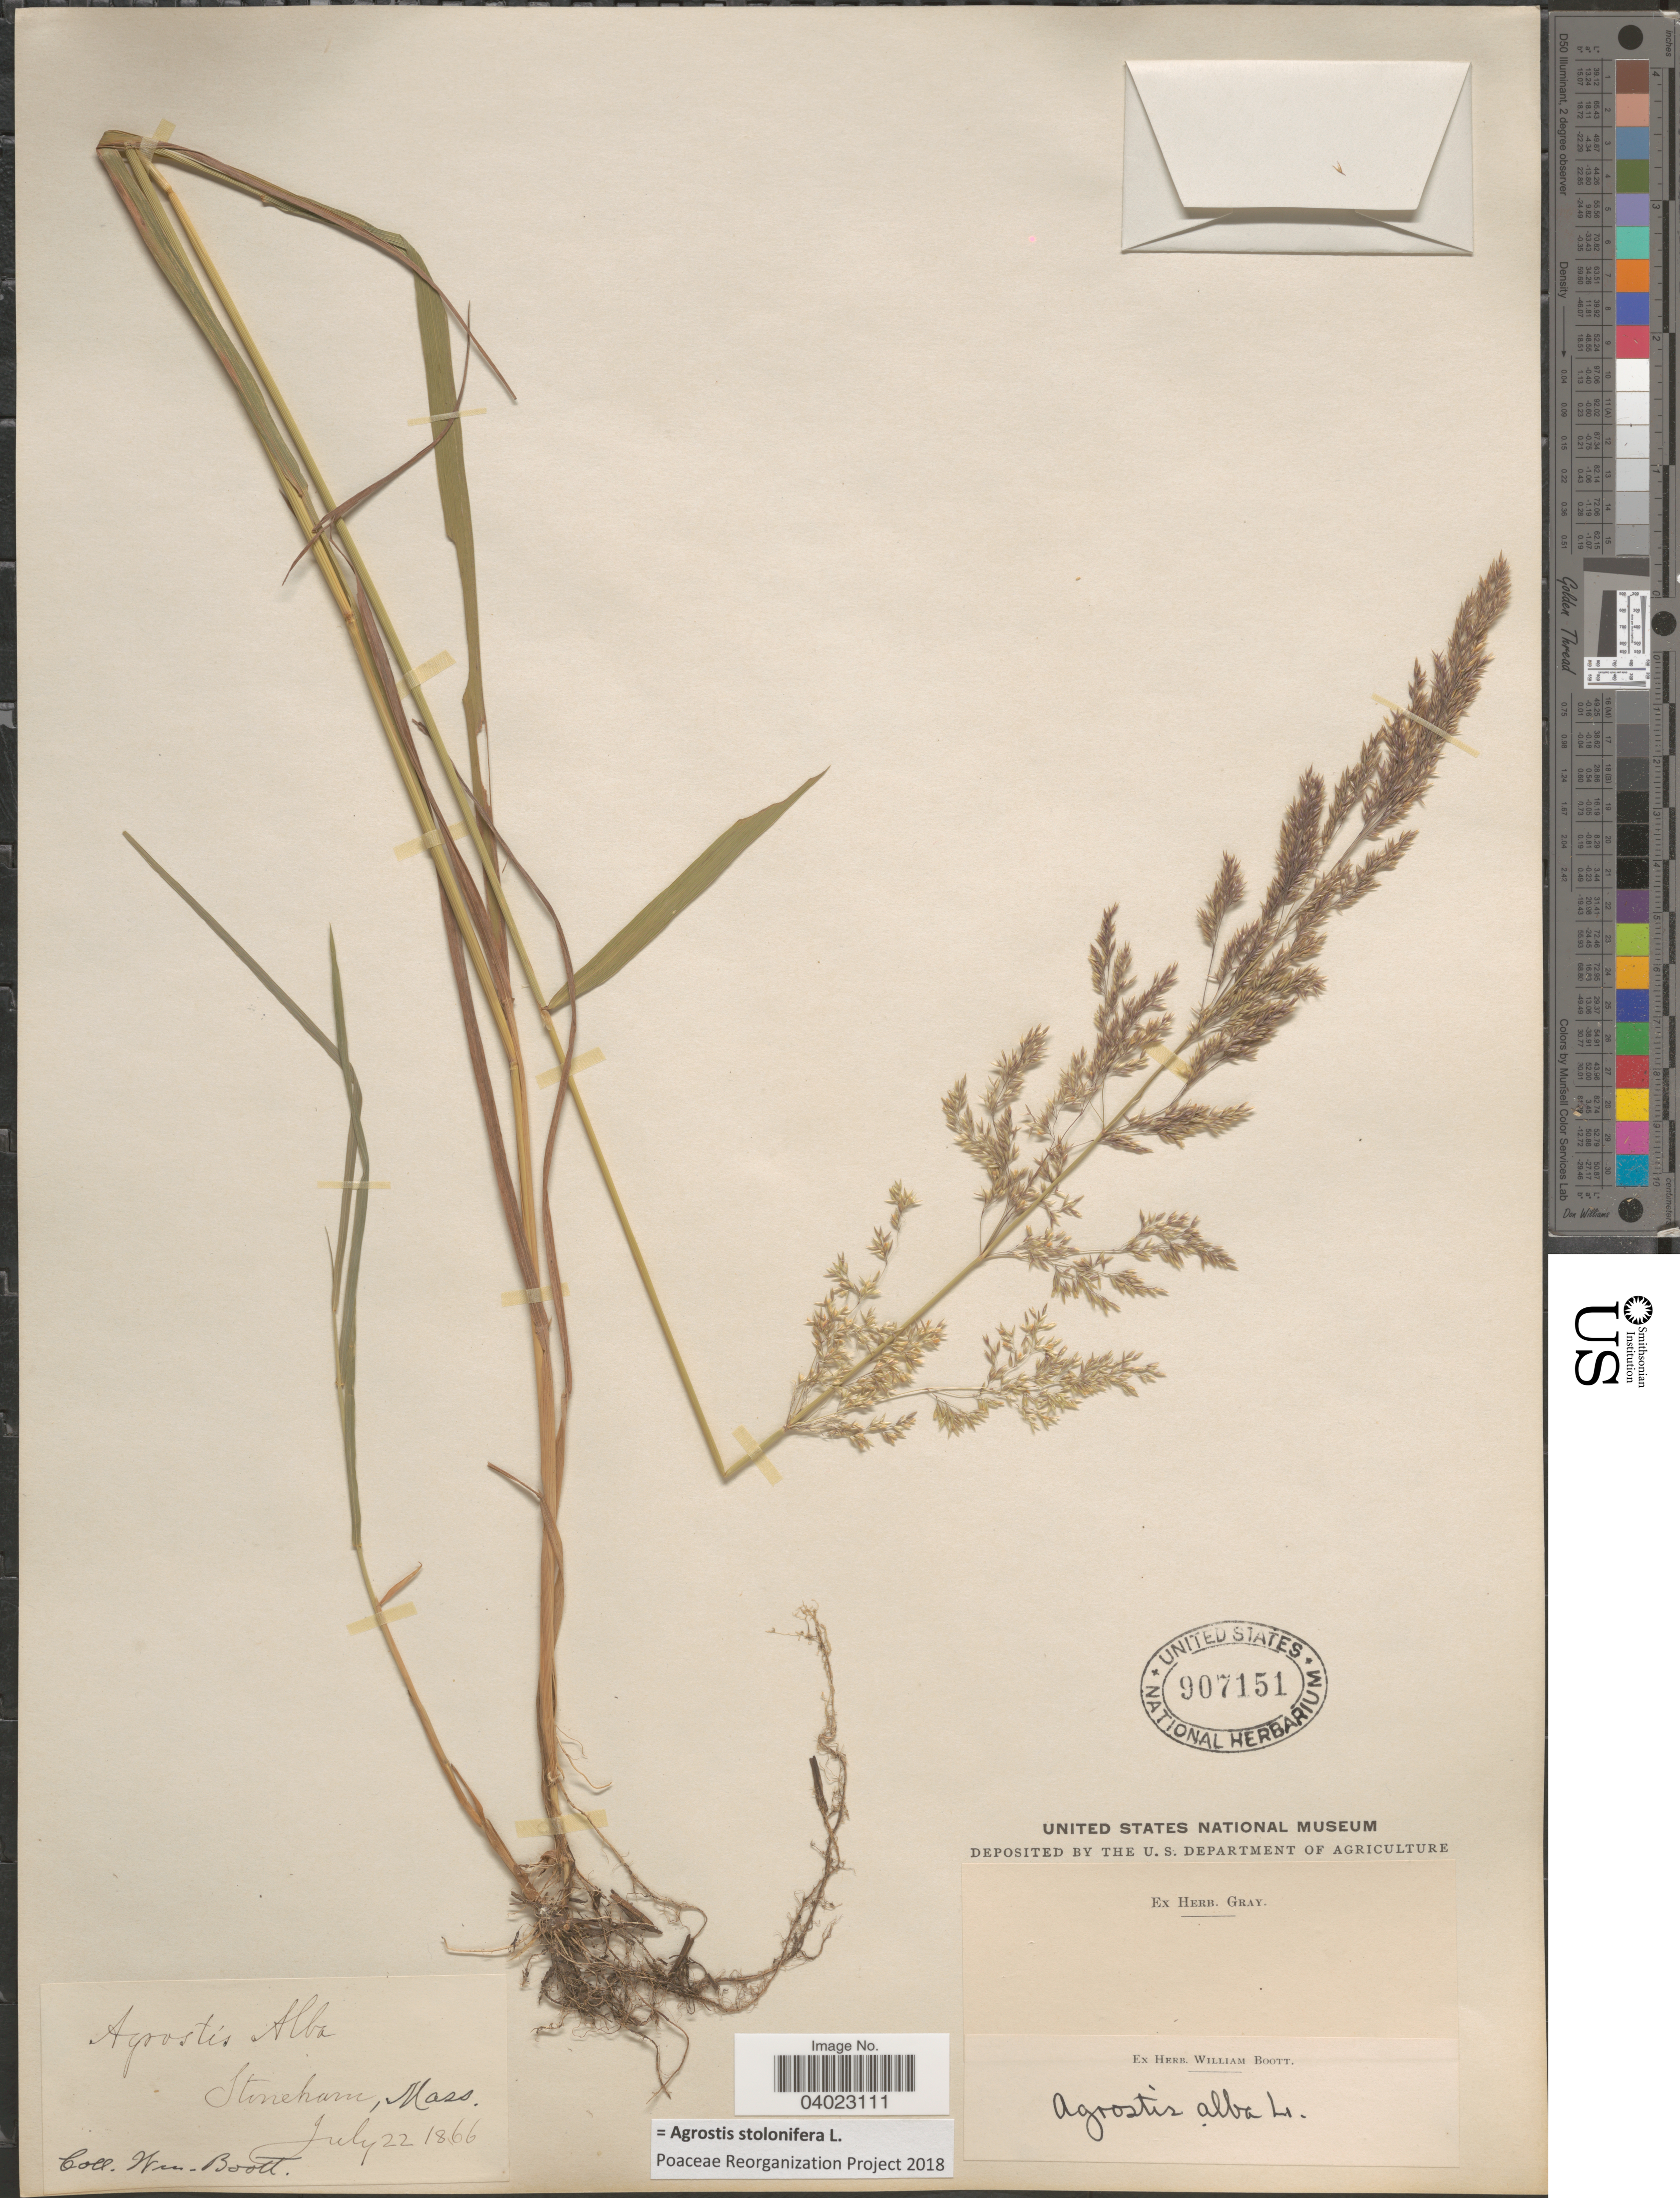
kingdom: Plantae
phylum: Tracheophyta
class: Liliopsida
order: Poales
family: Poaceae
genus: Agrostis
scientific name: Agrostis stolonifera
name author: L.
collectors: W. Boott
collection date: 1866-07-22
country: United States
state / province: Massachusetts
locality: Stoneham.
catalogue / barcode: US 907151